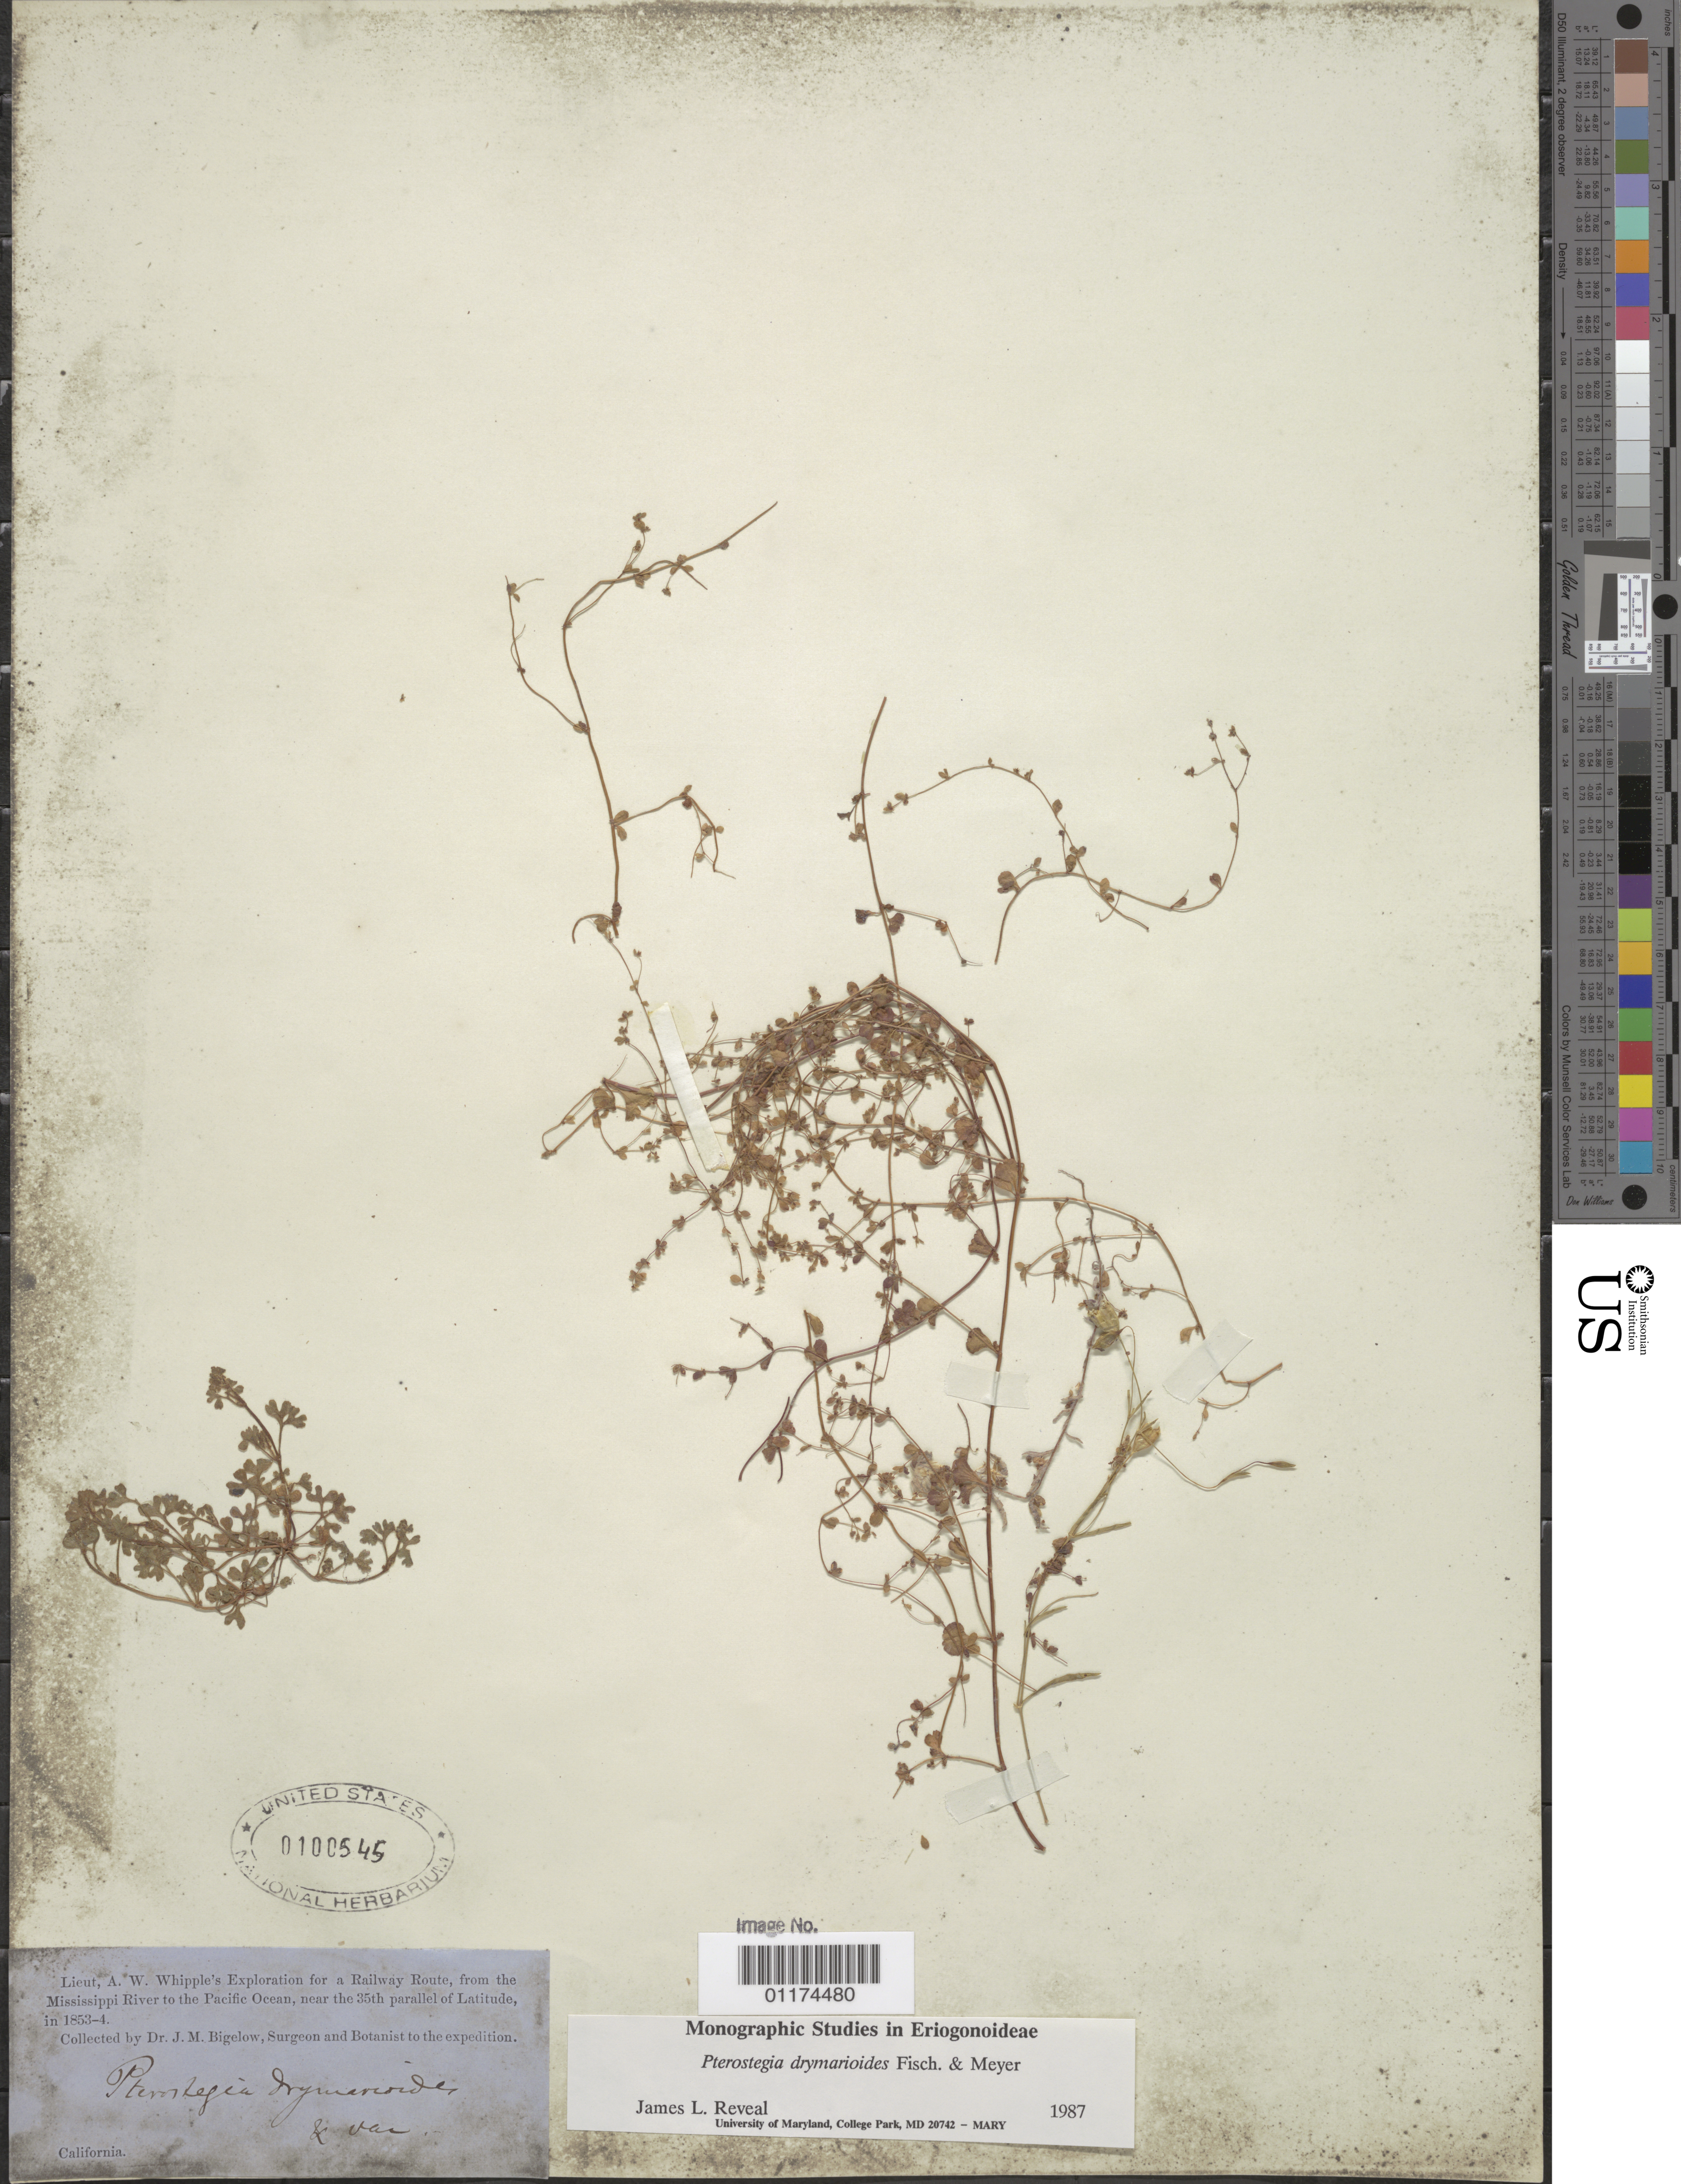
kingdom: Plantae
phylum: Tracheophyta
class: Magnoliopsida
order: Caryophyllales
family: Polygonaceae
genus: Pterostegia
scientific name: Pterostegia drymarioides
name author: Fisch. & C.A. Mey.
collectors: J. M. Bigelow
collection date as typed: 1853 to -- --- 1854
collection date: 1853/1854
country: United States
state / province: California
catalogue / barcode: US 100545